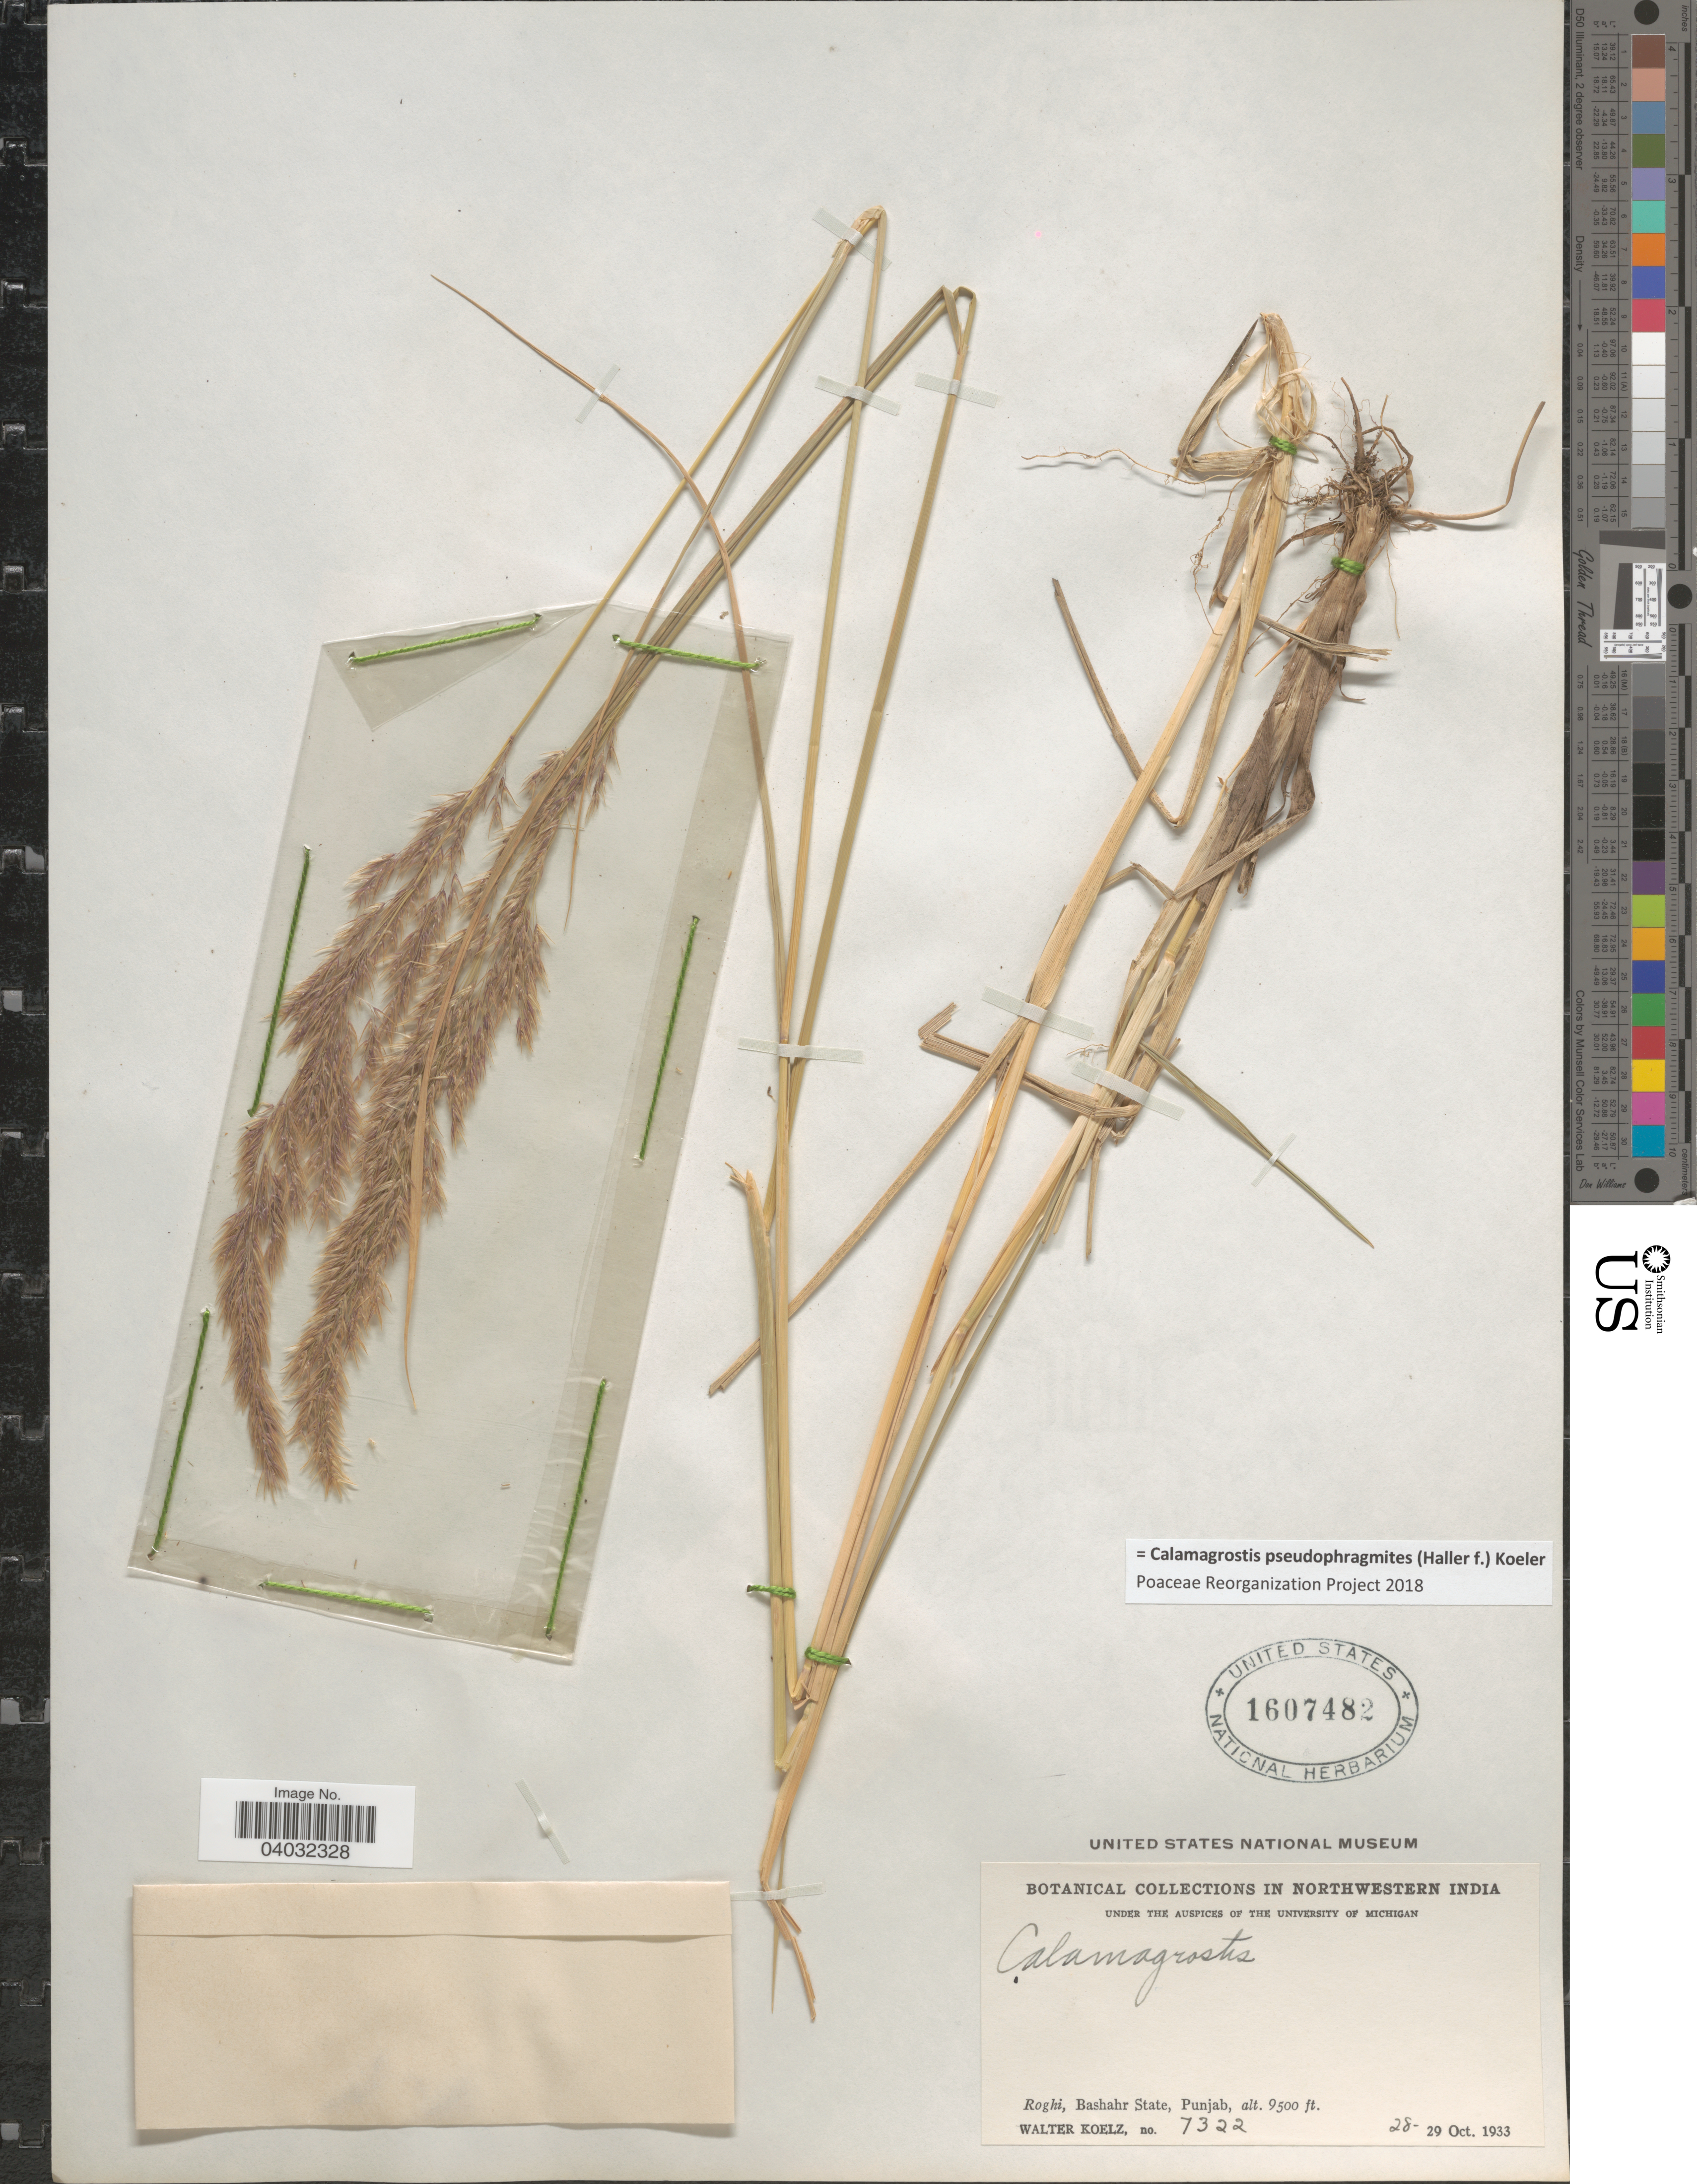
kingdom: Plantae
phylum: Tracheophyta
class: Liliopsida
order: Poales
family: Poaceae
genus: Calamagrostis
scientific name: Calamagrostis pseudophragmites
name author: (Haller f.) Koeler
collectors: W. N. Koelz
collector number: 7322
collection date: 1933-10-28/1933-10-29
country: India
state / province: Punjab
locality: Northwestern India. Roghi, Bashahr State.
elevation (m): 2896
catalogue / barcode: US 1607482